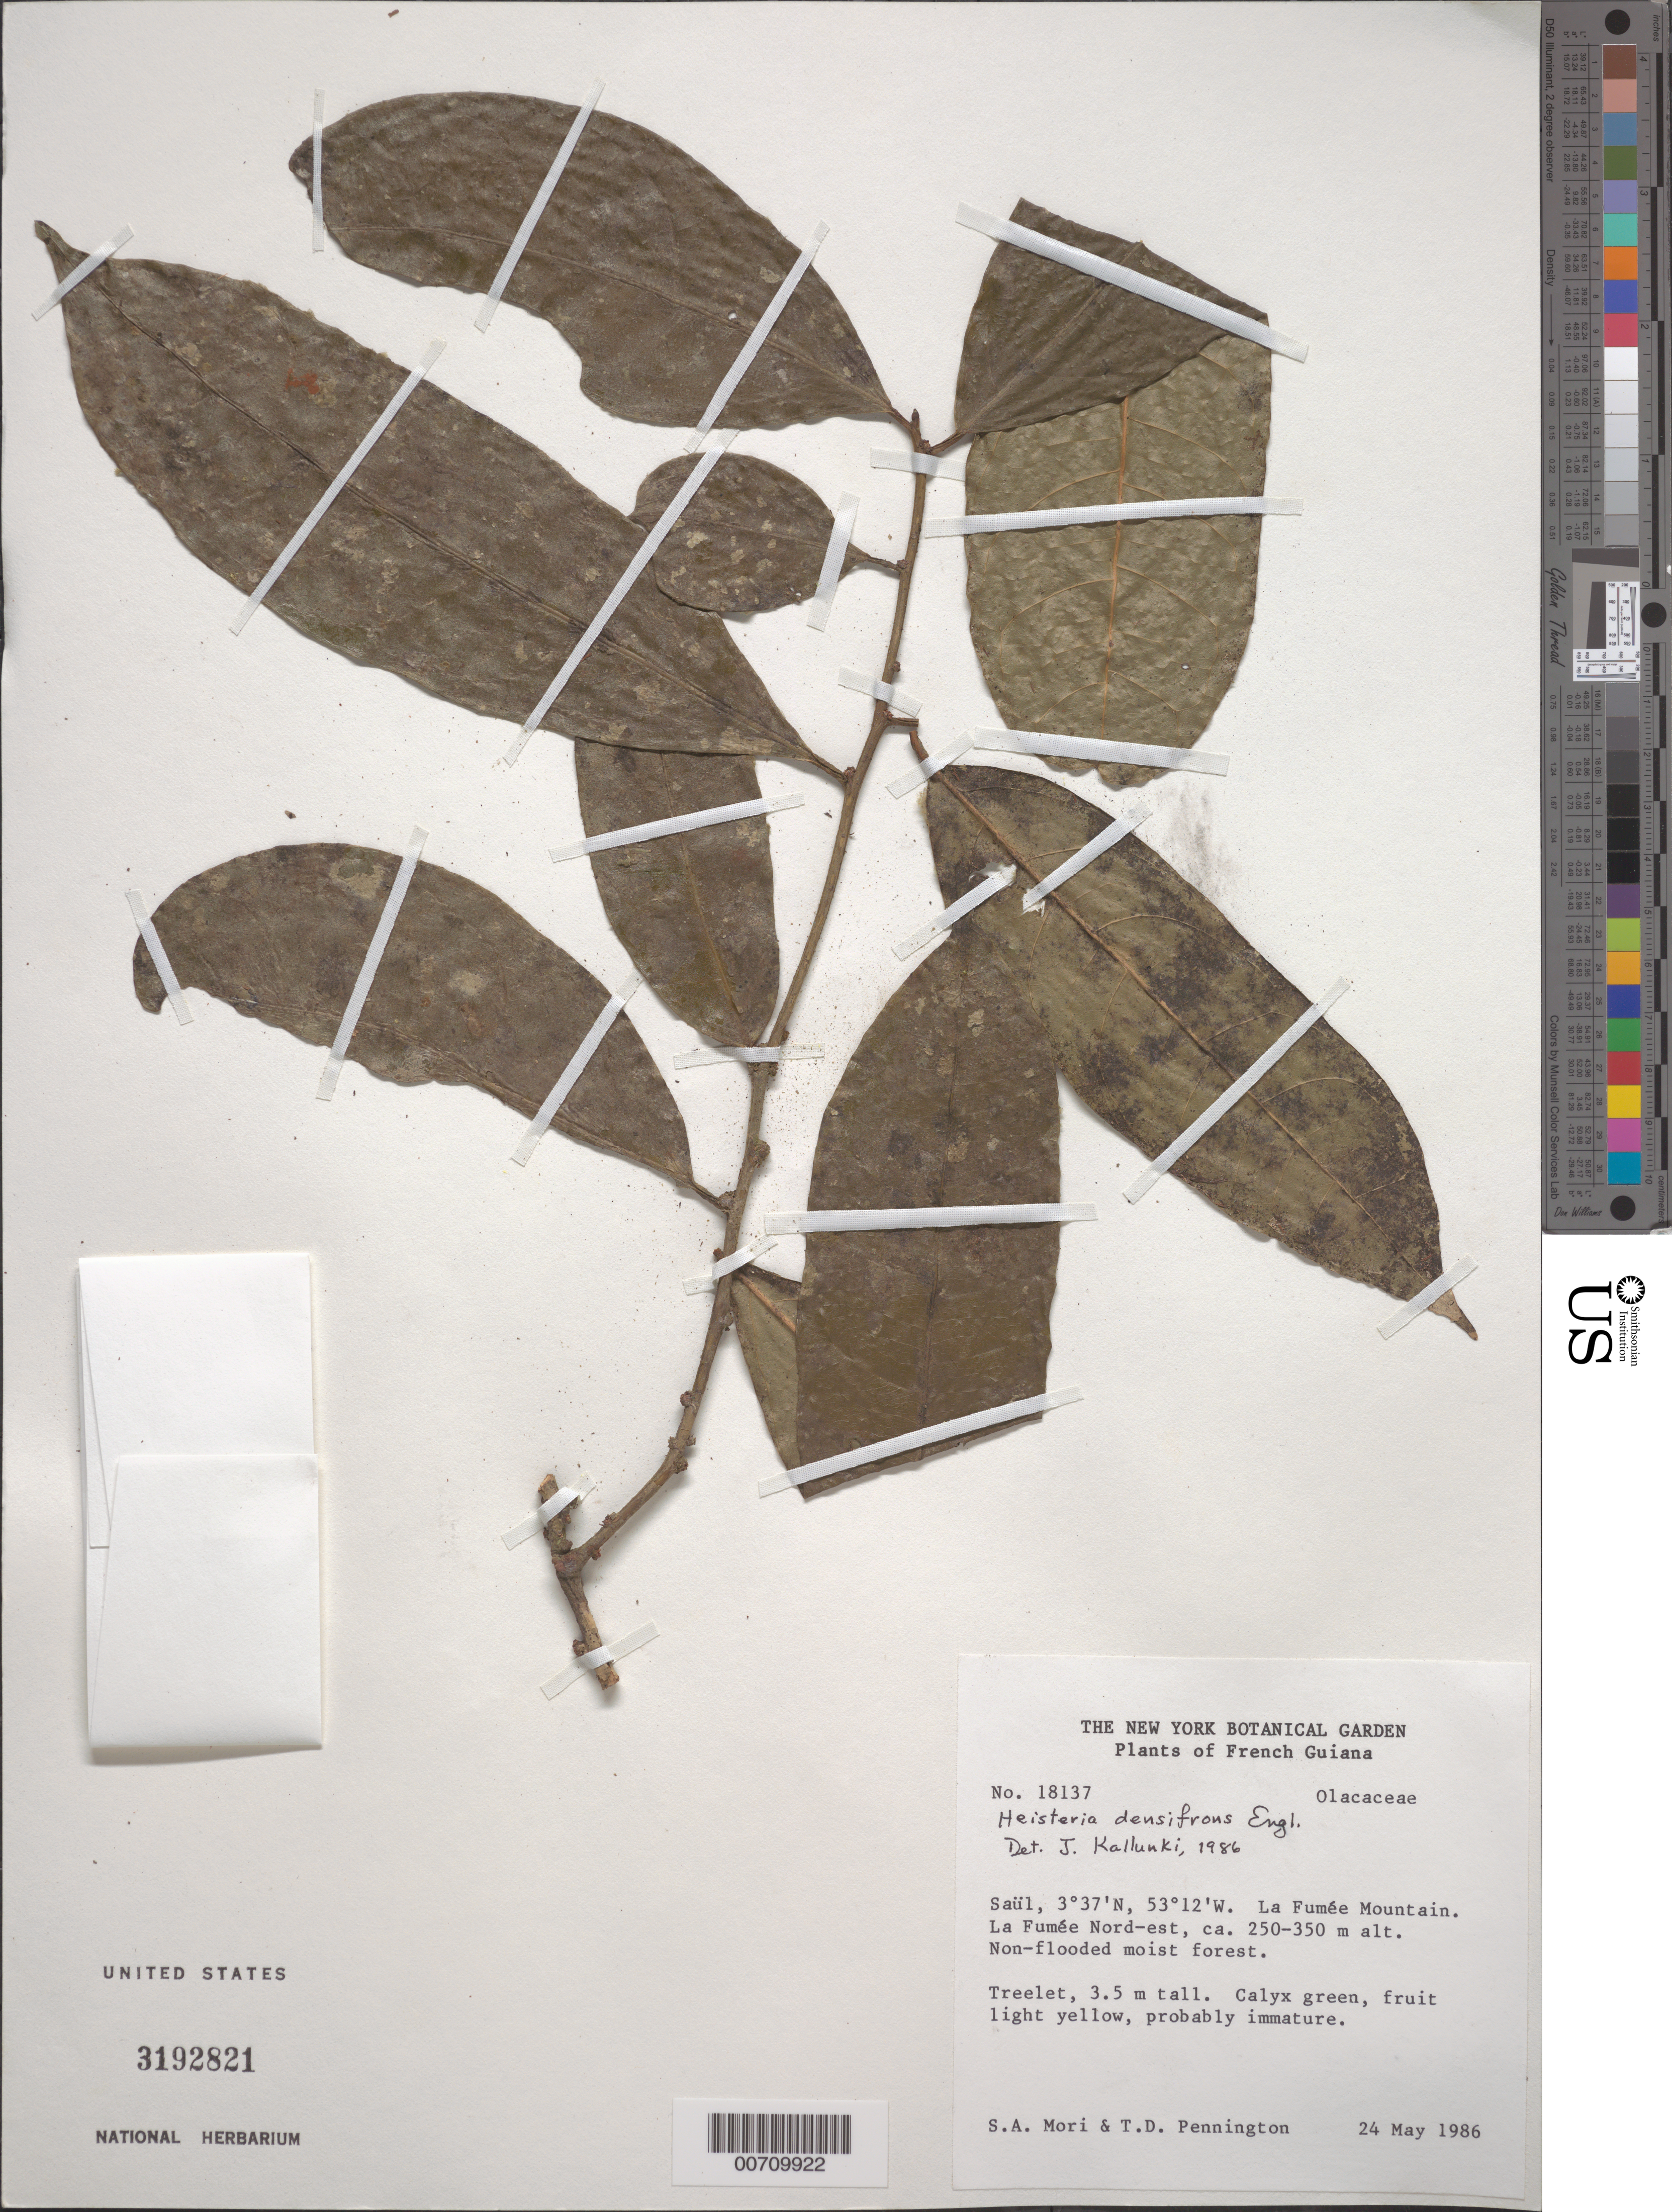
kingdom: Plantae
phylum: Tracheophyta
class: Magnoliopsida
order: Santalales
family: Erythropalaceae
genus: Heisteria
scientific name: Heisteria densifrons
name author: Engl.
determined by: Kallunki, Jacquelyn A.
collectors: S. Mori & T. D. Pennington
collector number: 18137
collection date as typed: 24-May-86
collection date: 1986-05-24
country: French Guiana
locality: Saül, La Fumée Mountain, La Fumee Nord-est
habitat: Non-flooded moist forest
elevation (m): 250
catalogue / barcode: US 3192821